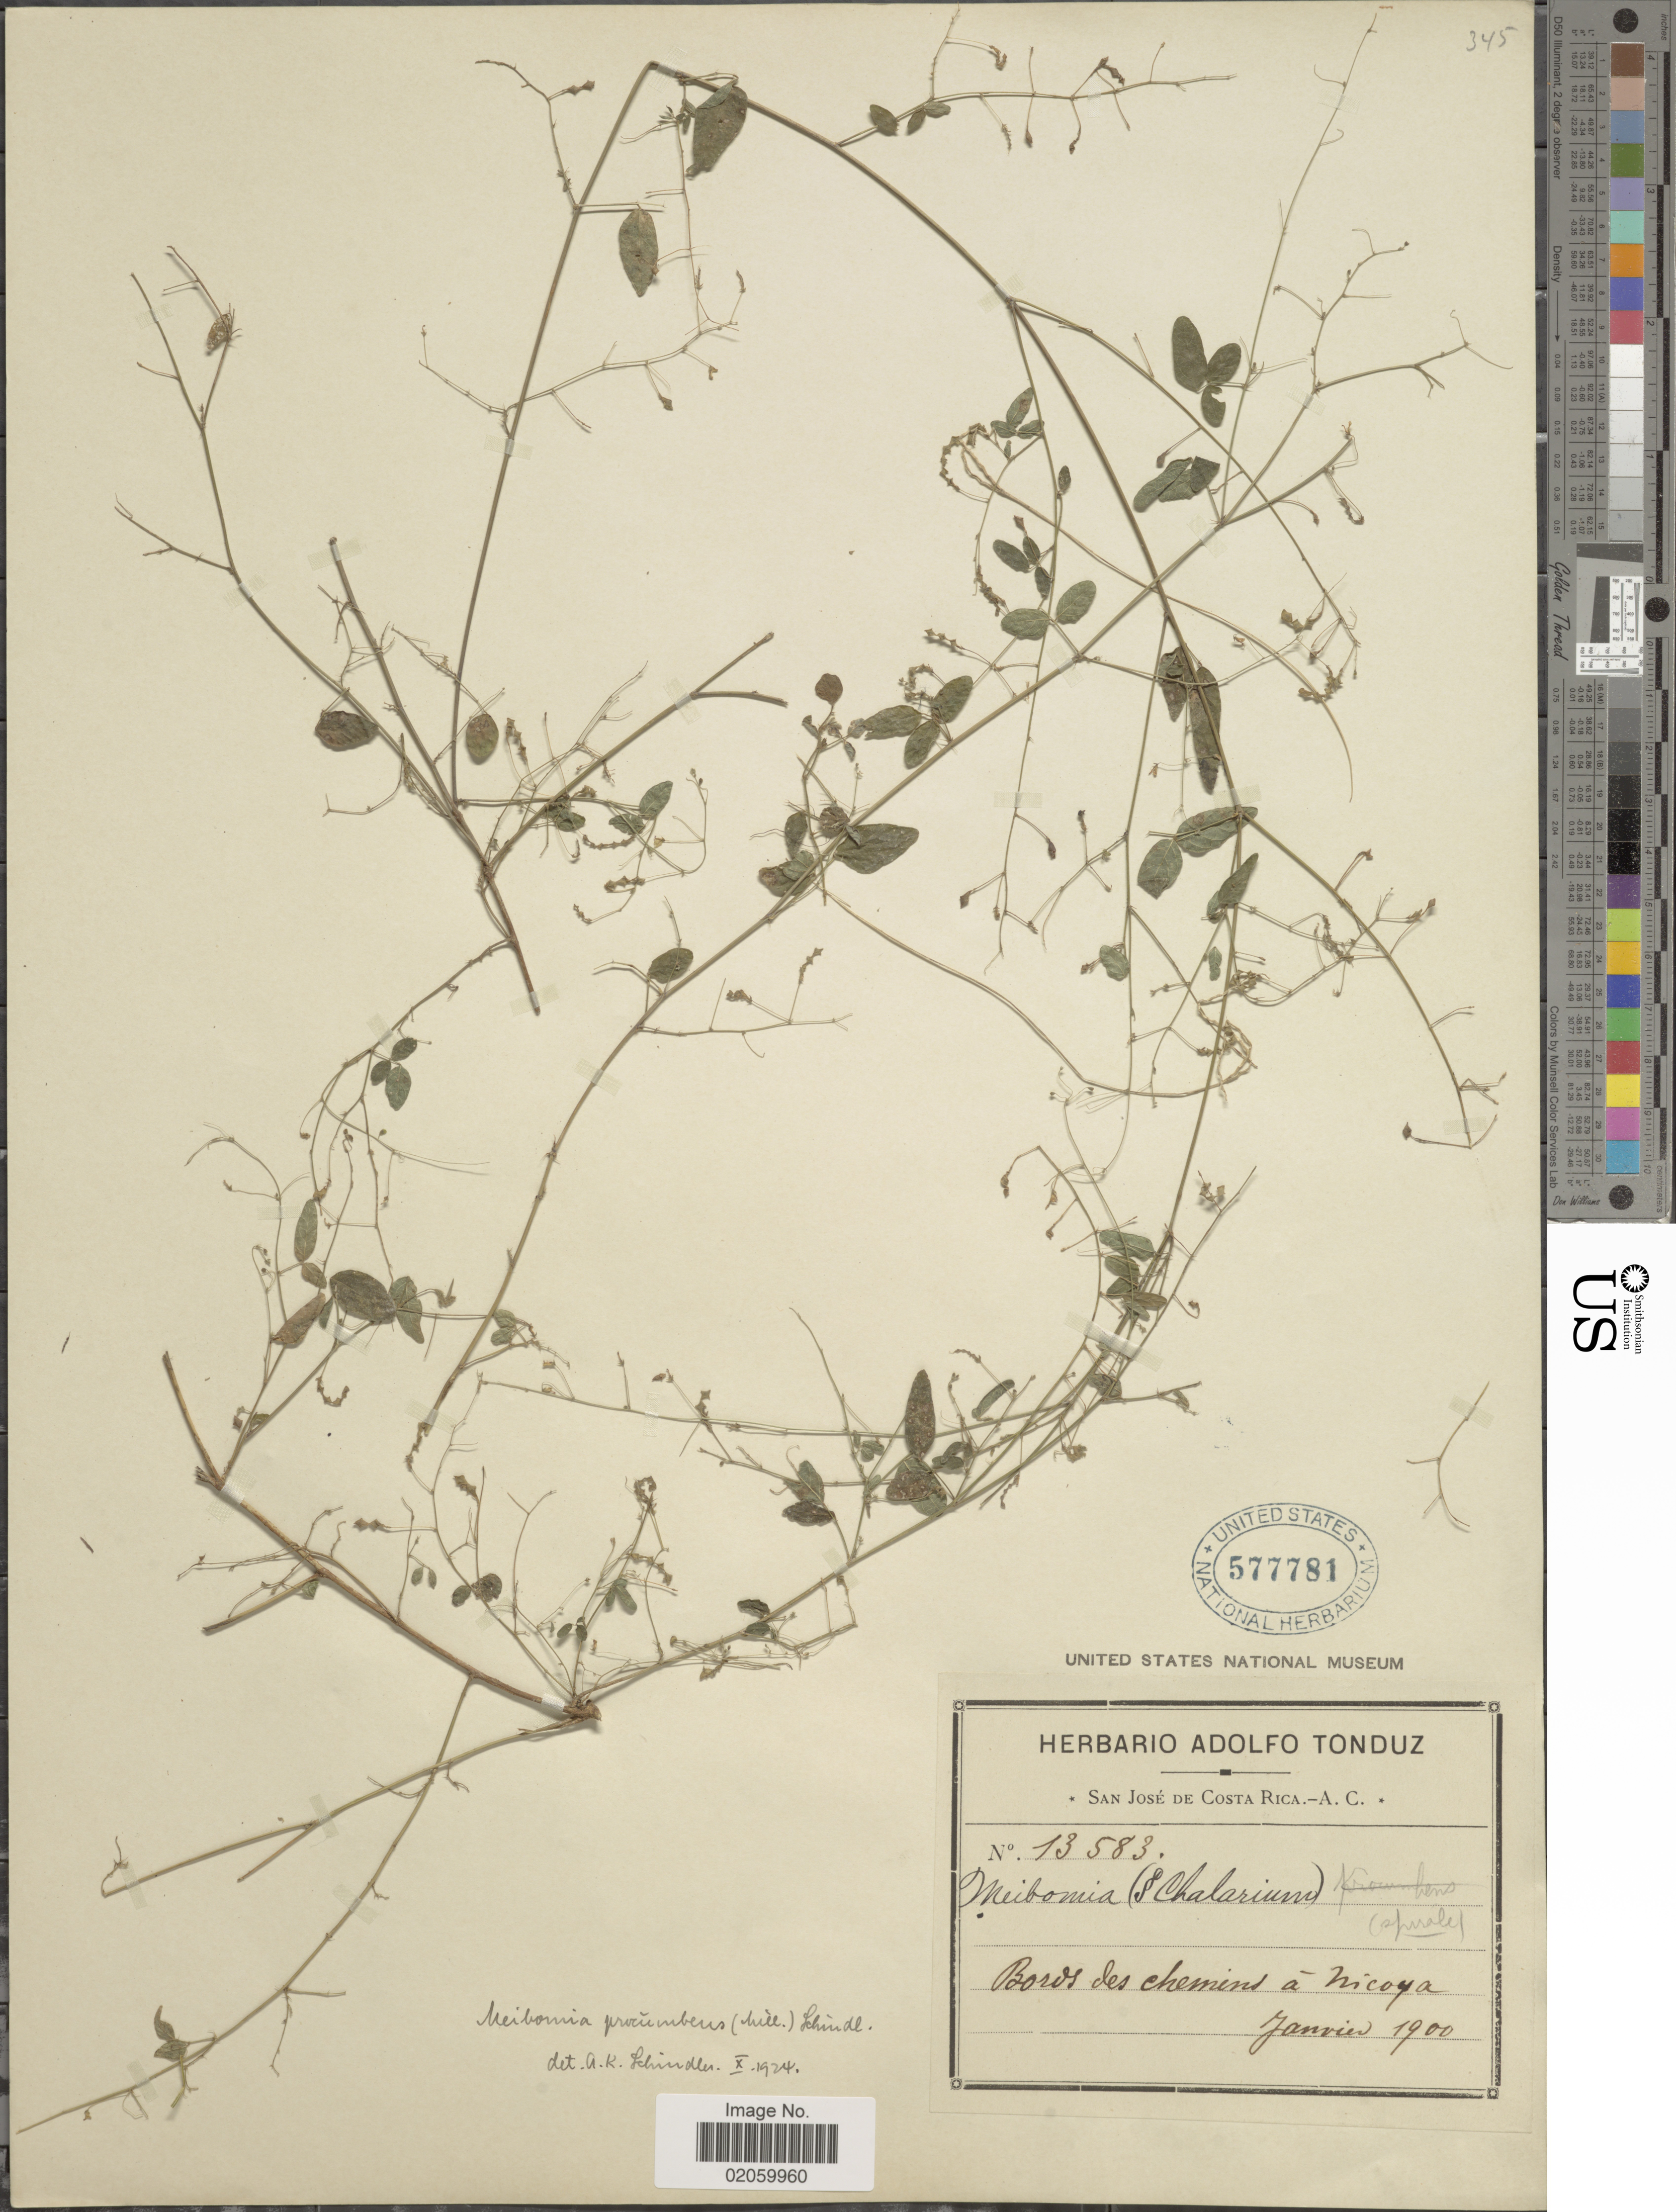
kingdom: Plantae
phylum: Tracheophyta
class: Magnoliopsida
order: Fabales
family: Fabaceae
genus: Desmodium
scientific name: Desmodium procumbens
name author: (Mill.) Hitchc.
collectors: ex Herb. Adolfo Tonduz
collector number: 13583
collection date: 1900-01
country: Costa Rica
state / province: Guanacaste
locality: Bords des chemins a Nicoya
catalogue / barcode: US 577781